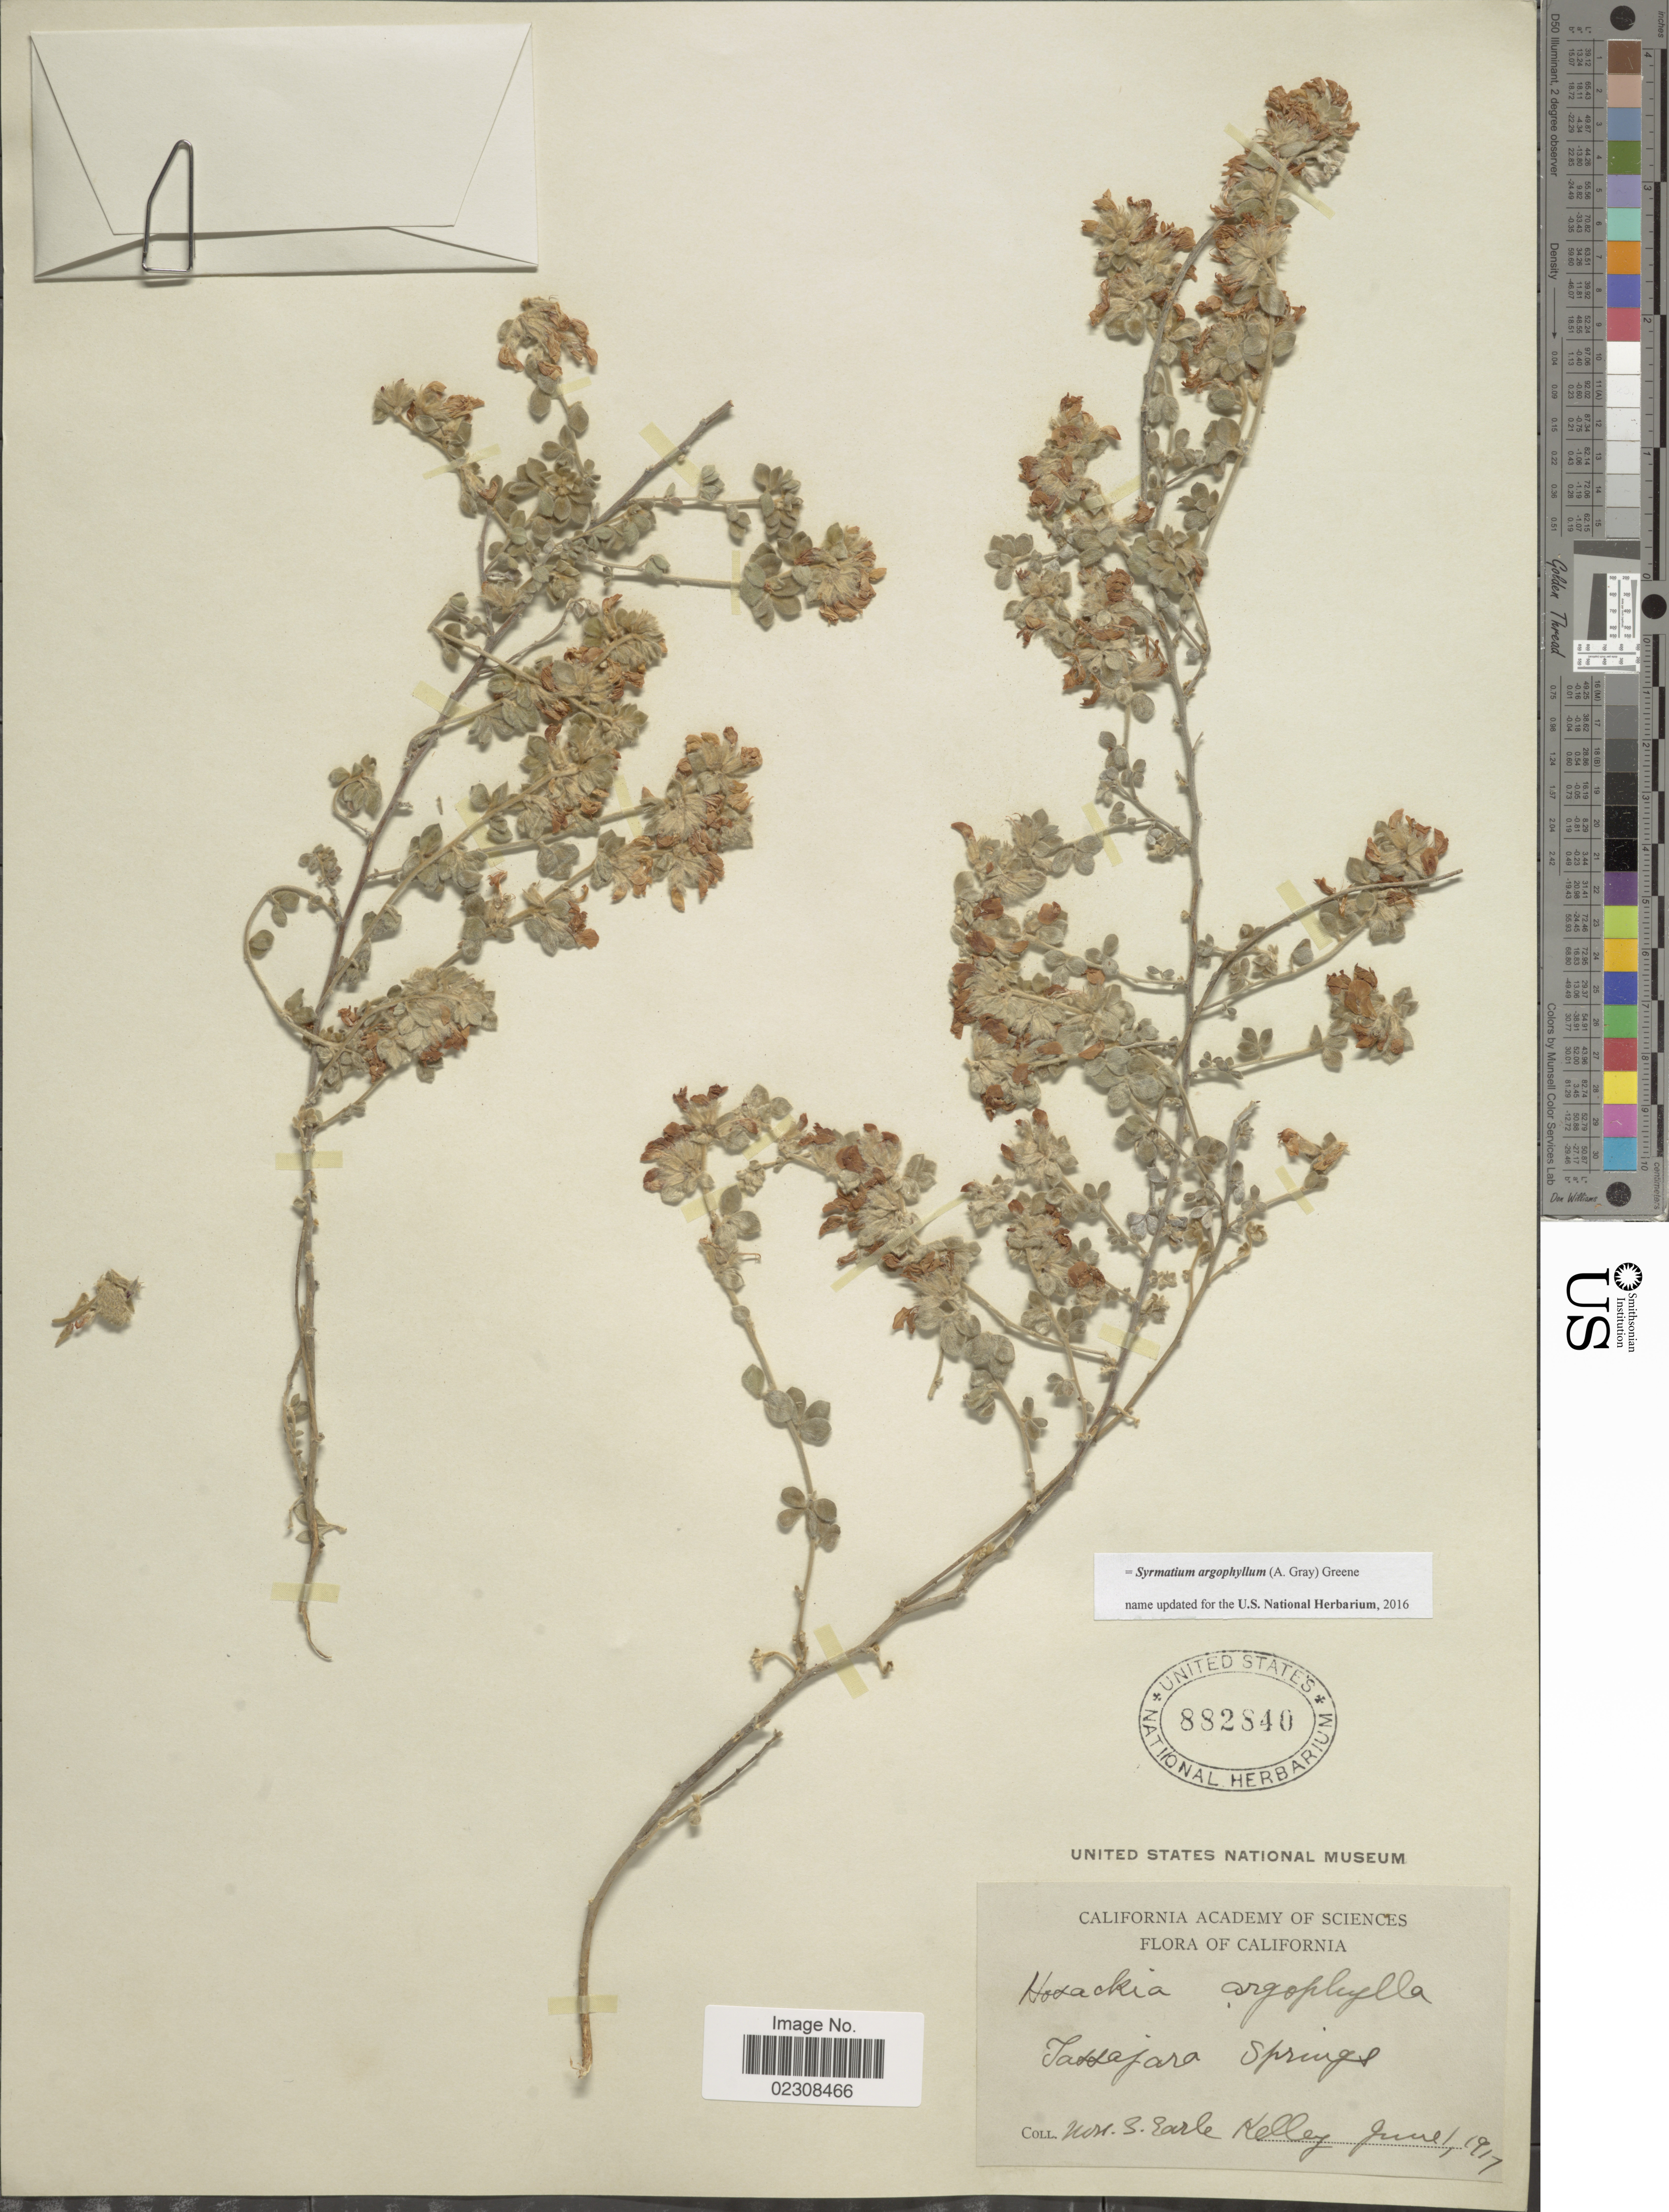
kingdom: Plantae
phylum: Tracheophyta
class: Magnoliopsida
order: Fabales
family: Fabaceae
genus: Syrmatium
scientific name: Syrmatium argophyllum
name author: (A. Gray) Greene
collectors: S. Kelley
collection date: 1917-06-01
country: United States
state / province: California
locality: Jassajara Springs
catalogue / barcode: US 882840